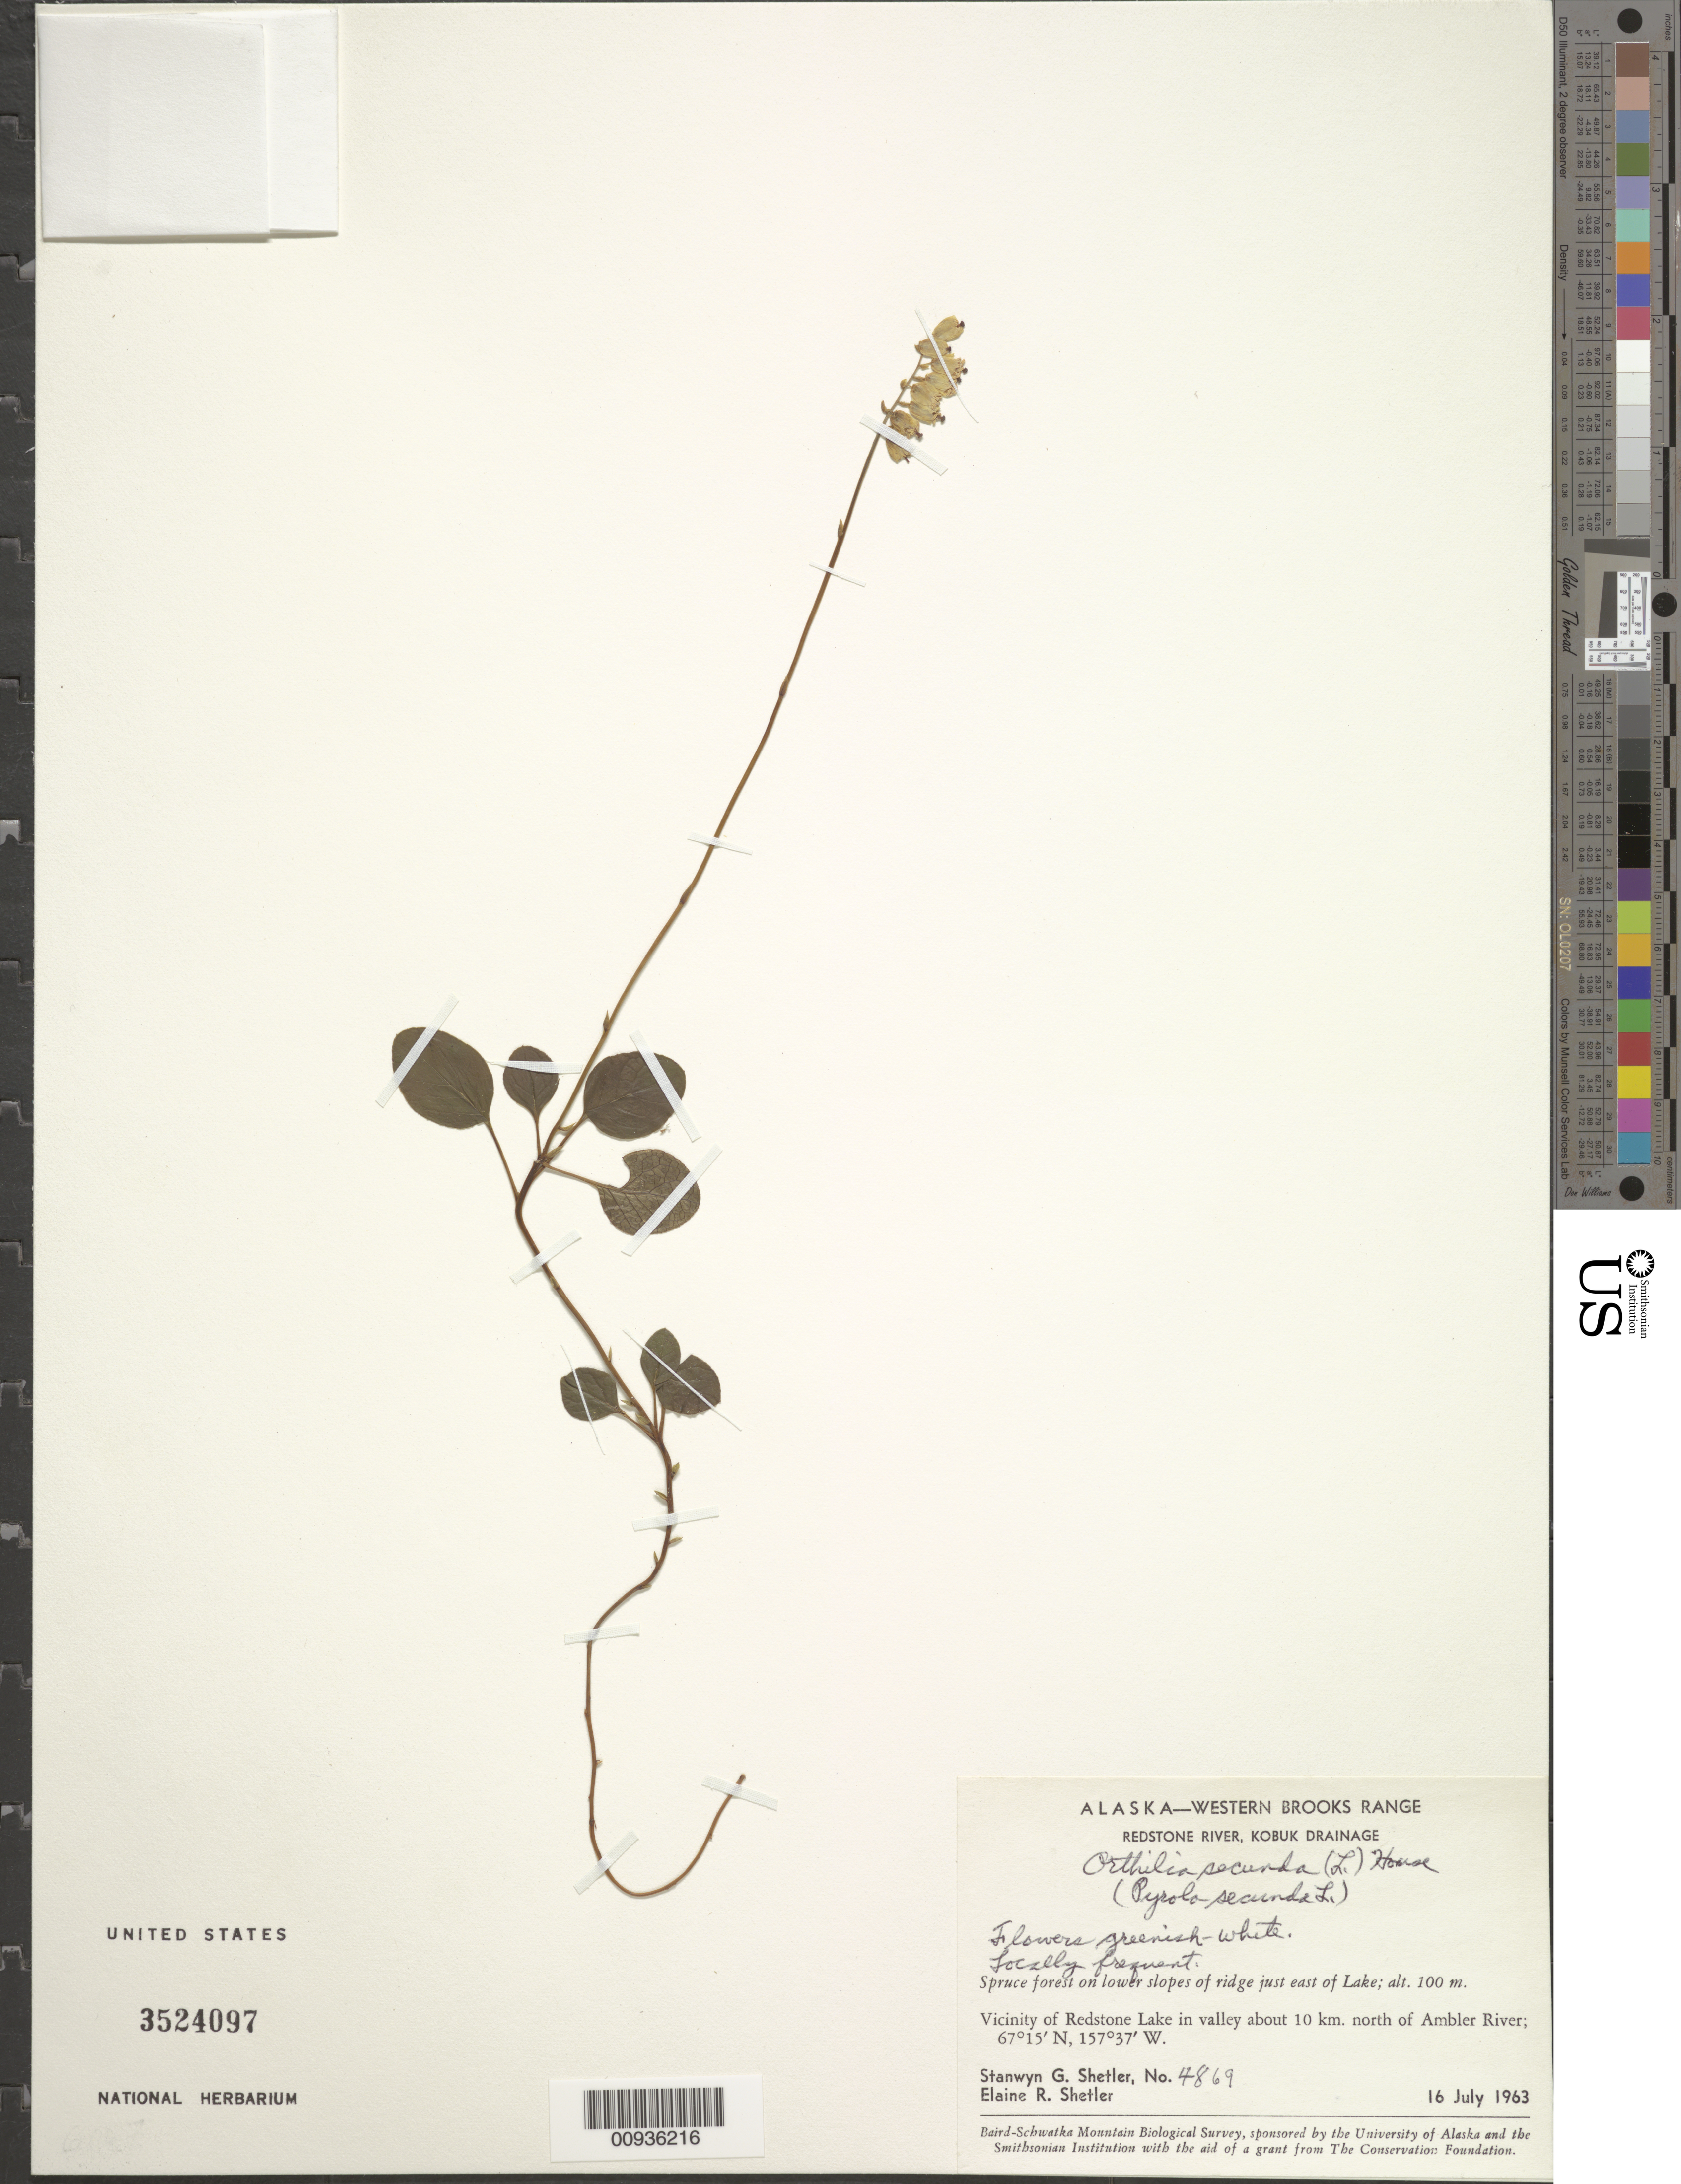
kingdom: Plantae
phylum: Tracheophyta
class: Magnoliopsida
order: Ericales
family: Ericaceae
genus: Orthilia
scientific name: Orthilia secunda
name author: (L.) House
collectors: S. Shetler & E. R. Shetler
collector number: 4869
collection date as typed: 16 Jul 1963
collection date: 1963-07-16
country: United States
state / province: Alaska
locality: Vicinity of Redstone Lake in valley about 10 km. north of Ambler River. Western Brooks Range, Redstone River, Kobuk Drainage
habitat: Spruce forest on lower slopes of ridge just east of Lake.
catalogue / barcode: US 3524097